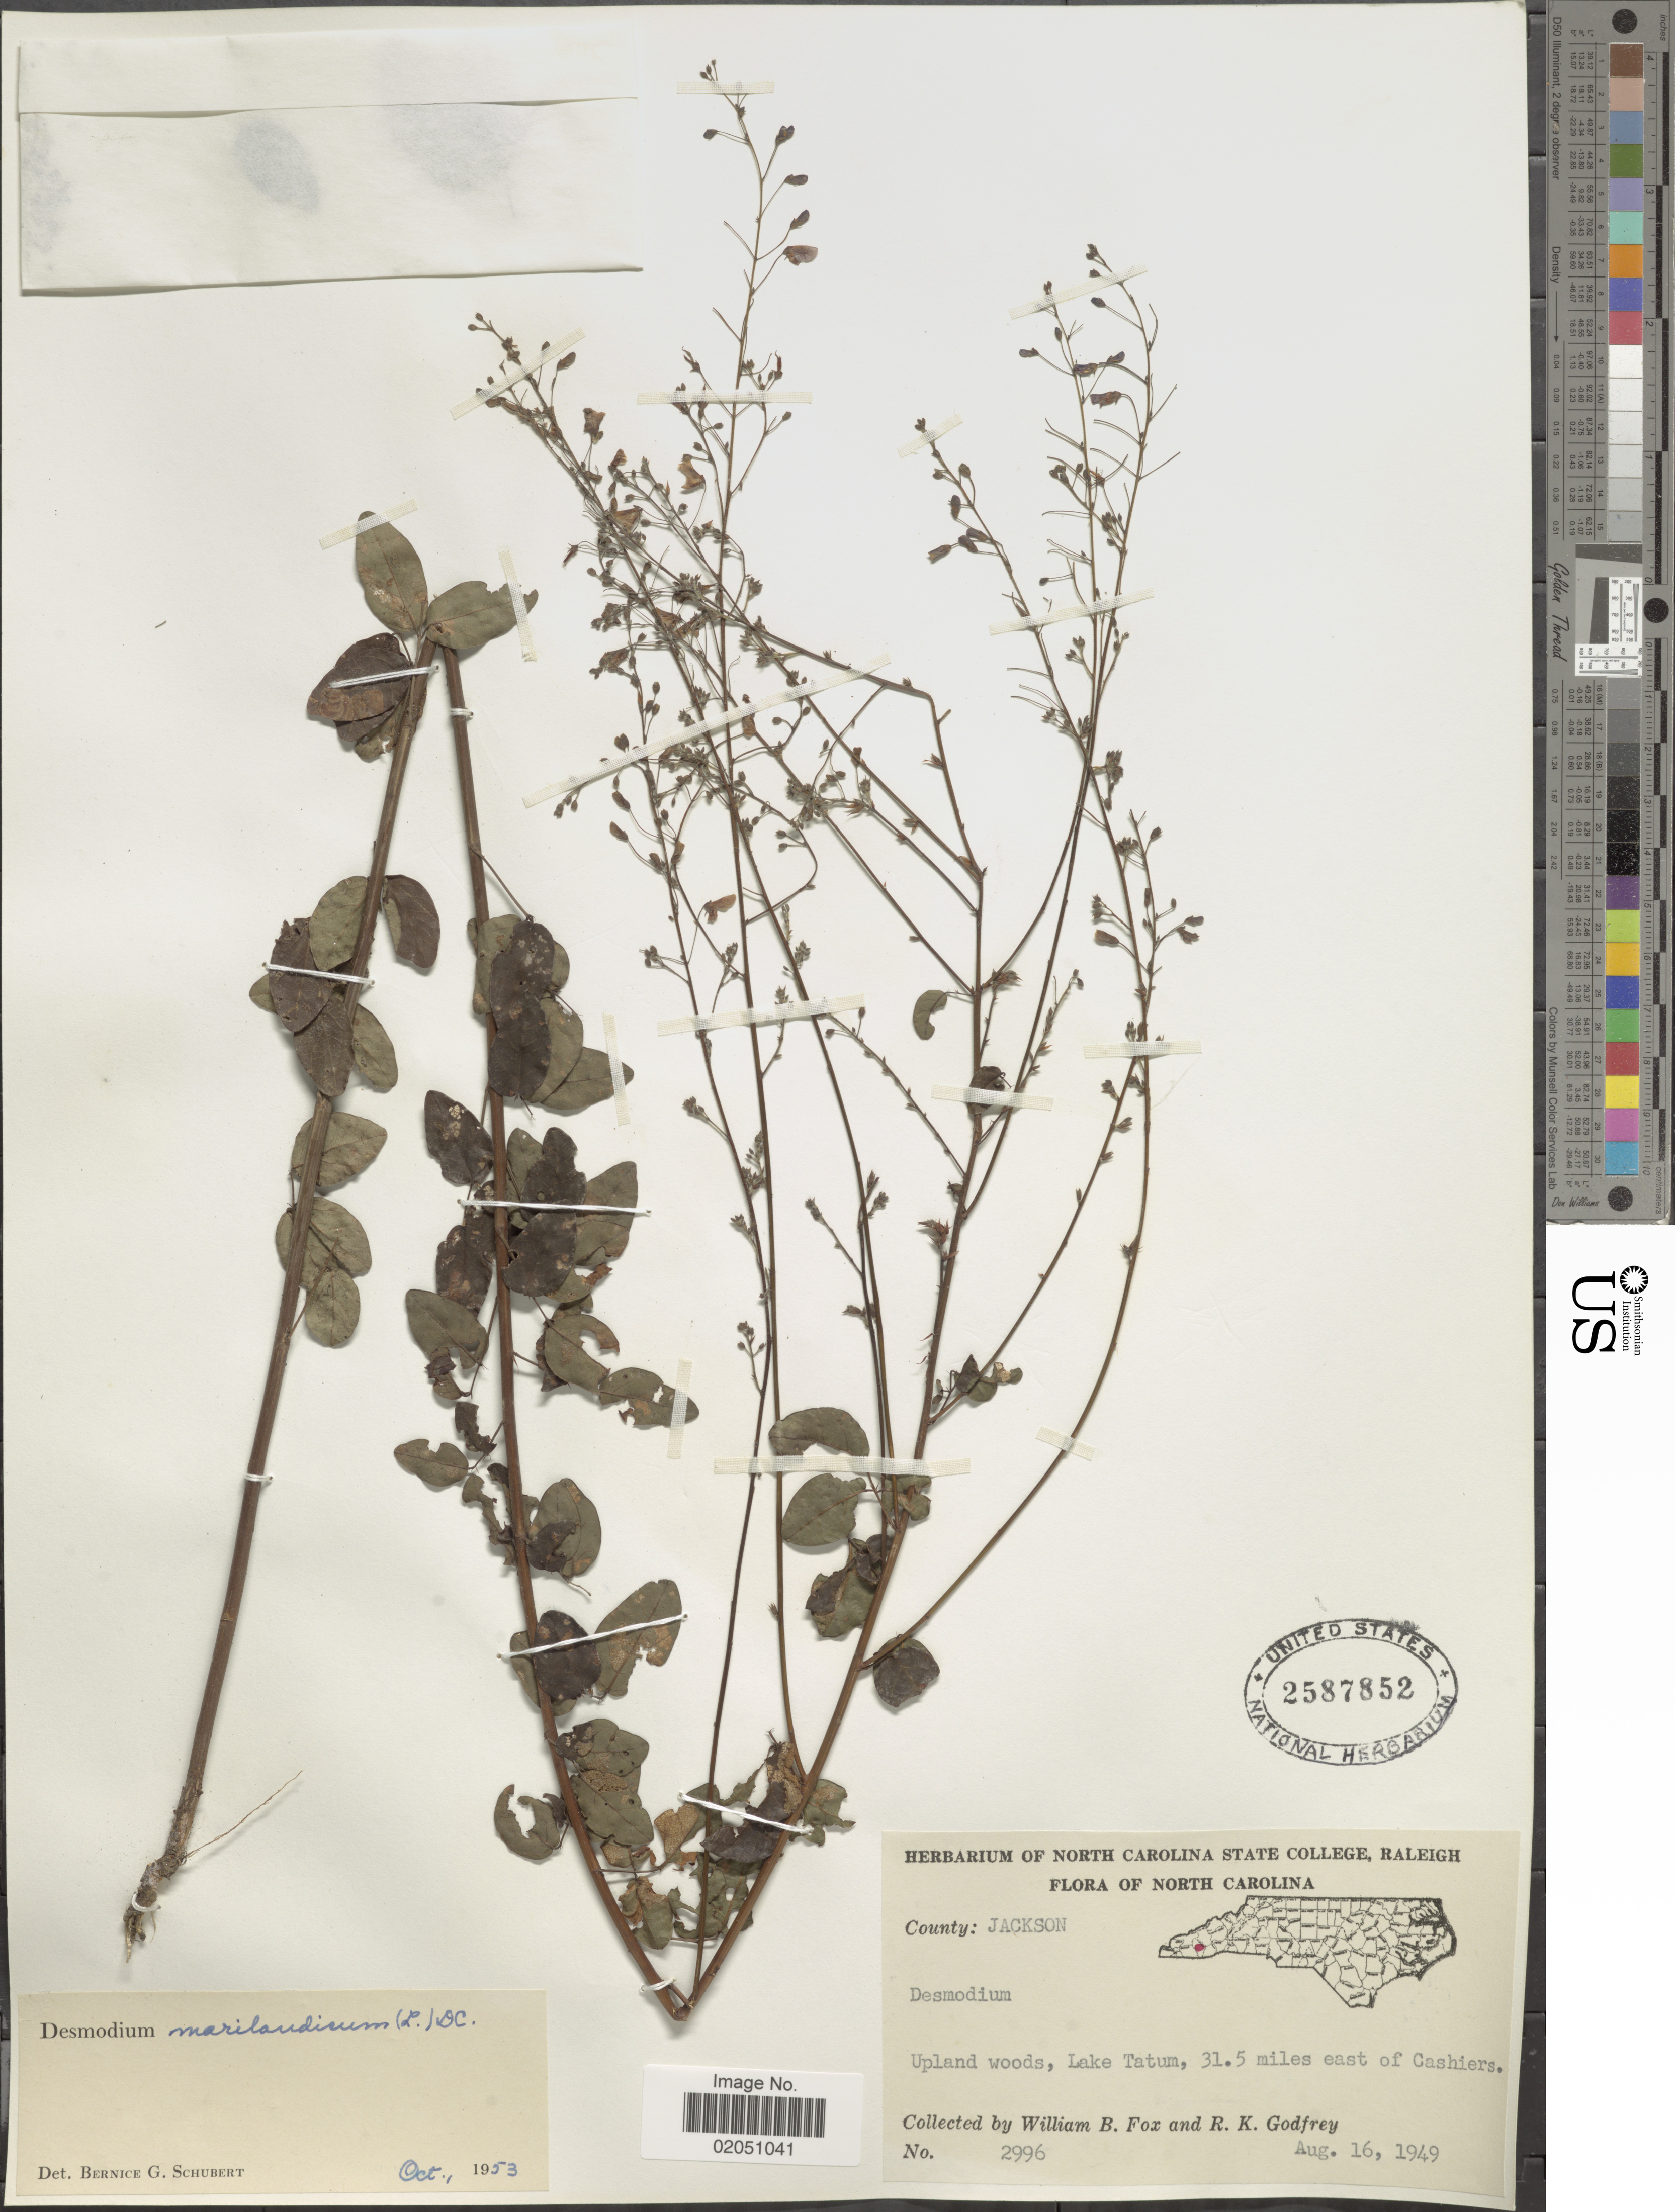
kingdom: Plantae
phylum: Tracheophyta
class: Magnoliopsida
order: Fabales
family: Fabaceae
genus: Desmodium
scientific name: Desmodium marilandicum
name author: Darl.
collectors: W. B. Fox & R. K. Godfrey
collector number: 2996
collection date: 1949-08-16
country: United States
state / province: North Carolina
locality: County: Jackson, Upland woods, Lake Tatum, 31.5 miles east of Cashiers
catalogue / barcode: US 2587852